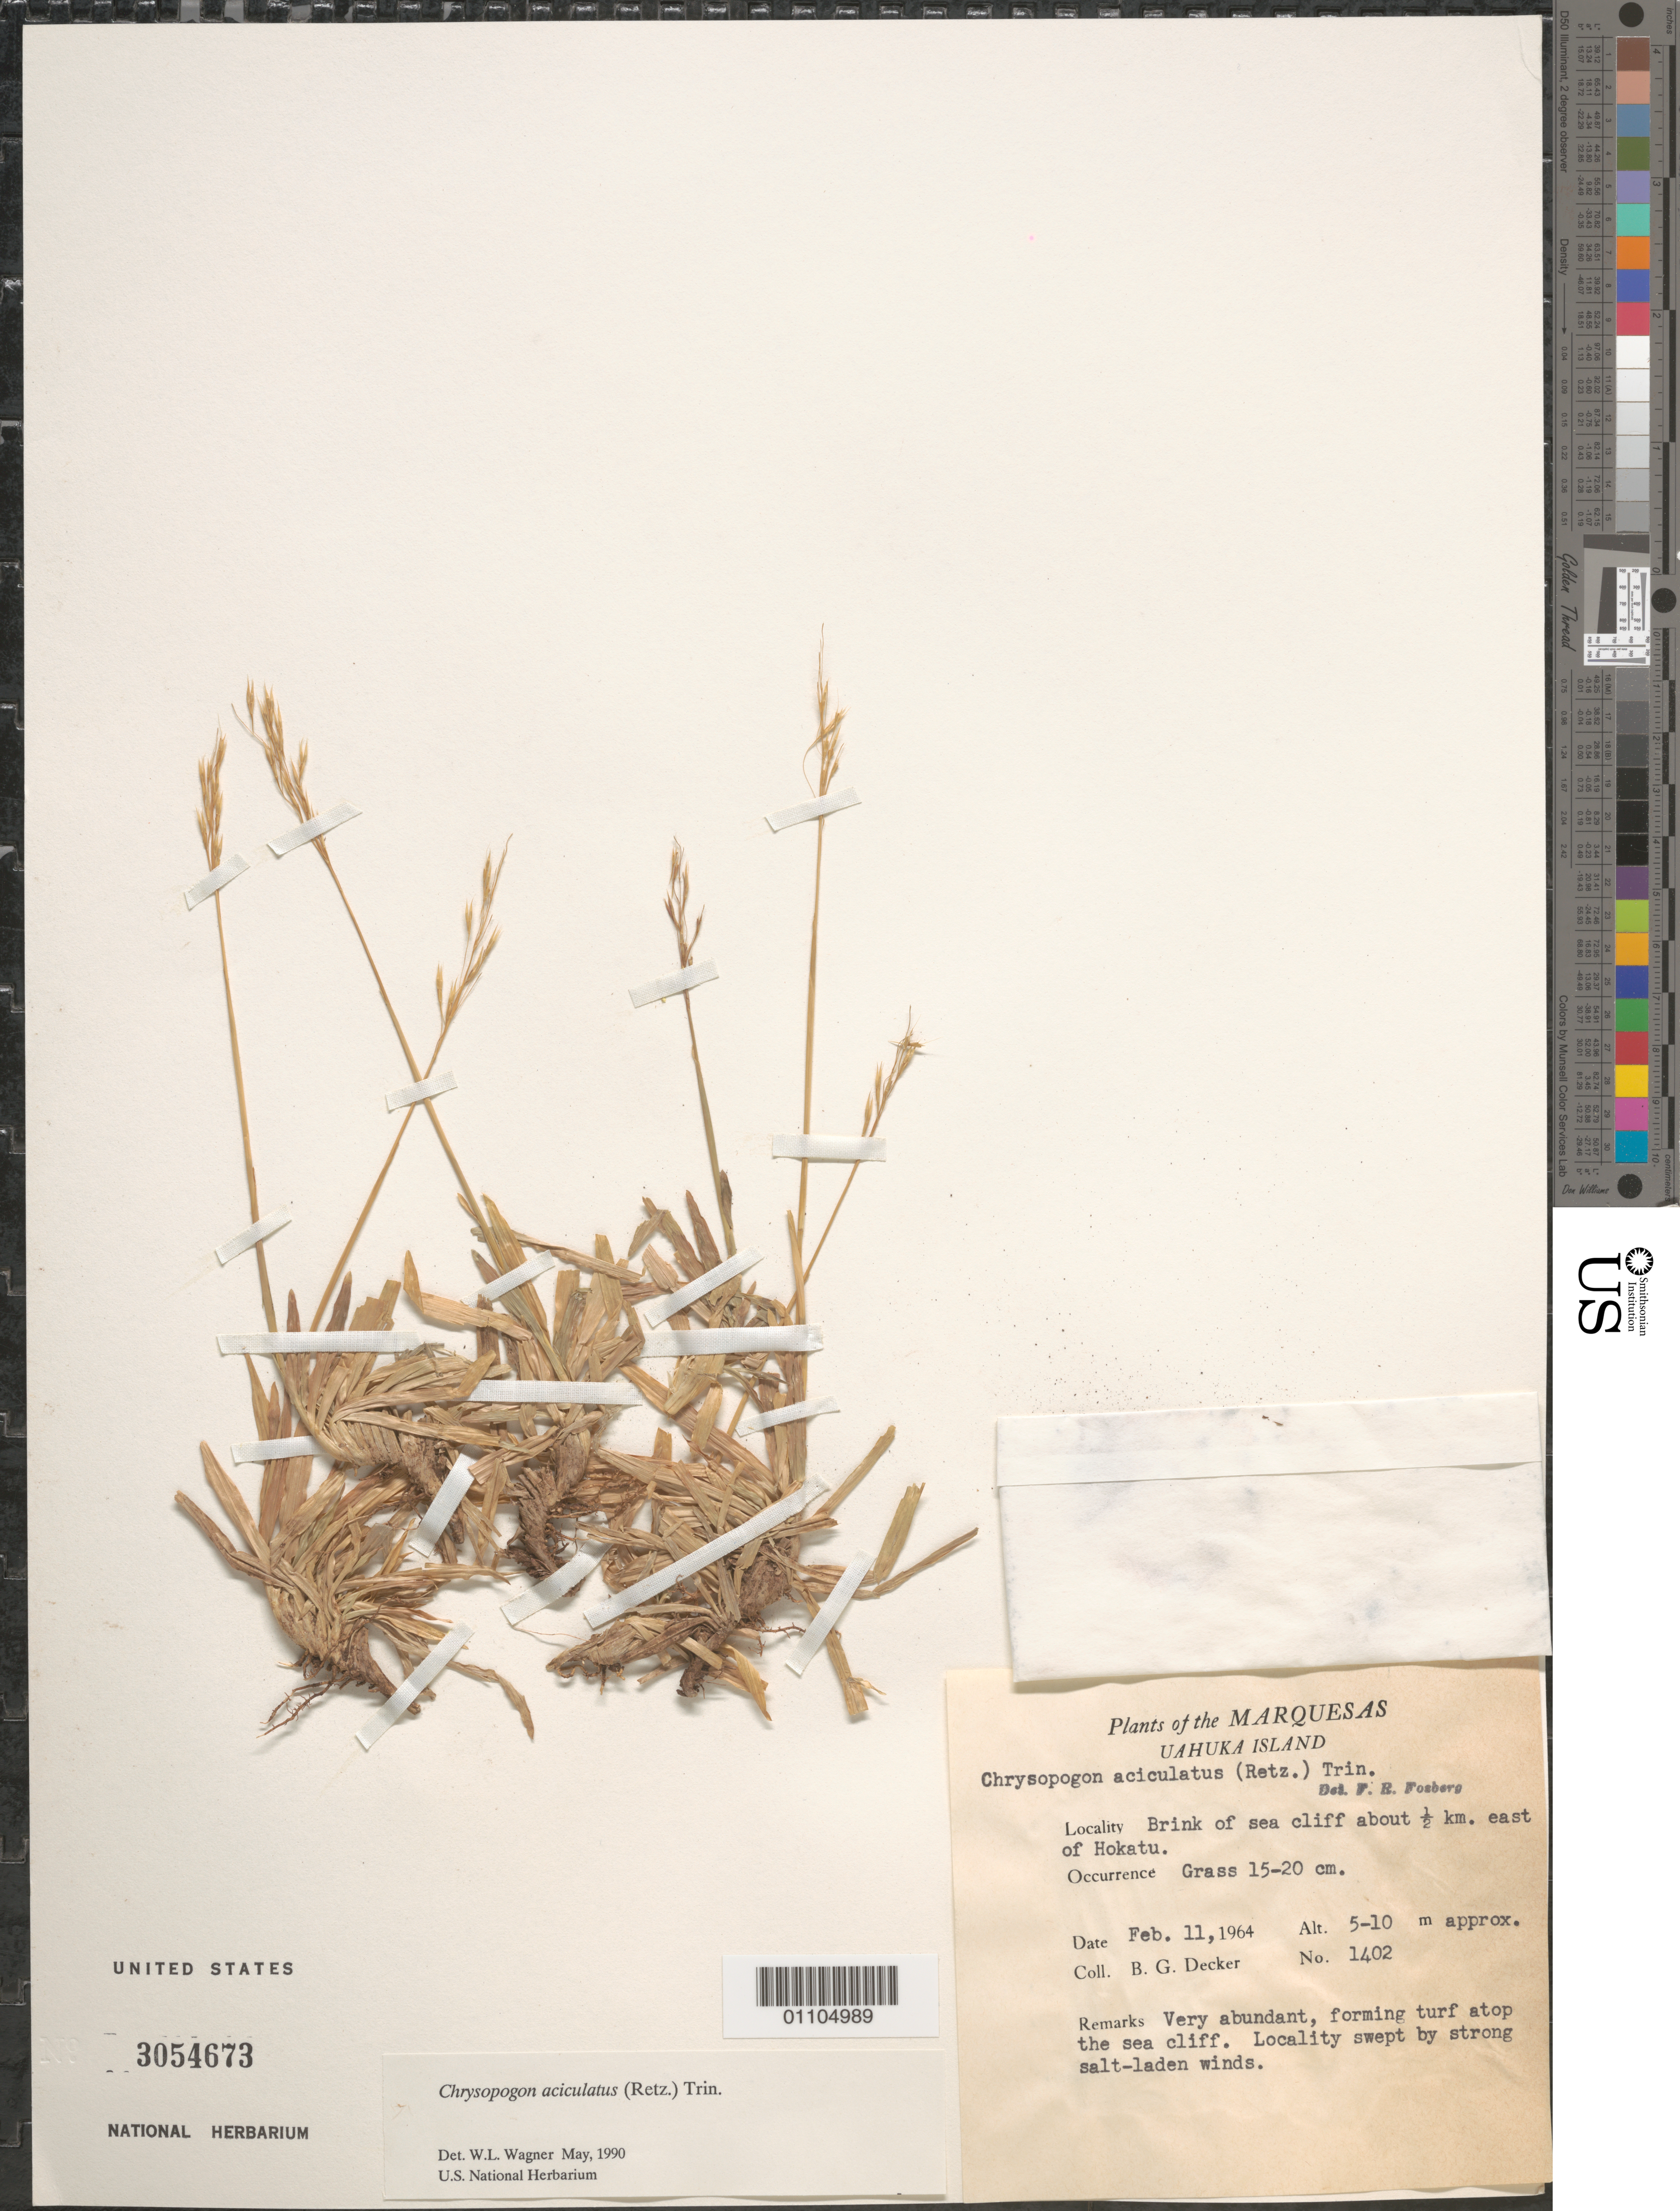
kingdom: Plantae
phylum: Tracheophyta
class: Liliopsida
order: Poales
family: Poaceae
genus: Chrysopogon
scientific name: Chrysopogon aciculatus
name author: (Retz.) Trin.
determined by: Wagner, W. L., (BOT), Smithsonian Institution - National Museum of Natural History (UNITED STATES)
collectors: B. G. Decker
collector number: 1402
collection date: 1964-02-11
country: French Polynesia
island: Ua Huka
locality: brink of sea cliff about 0.5 km E of Hokatu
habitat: Strong salt-spray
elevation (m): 5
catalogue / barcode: US 3054673